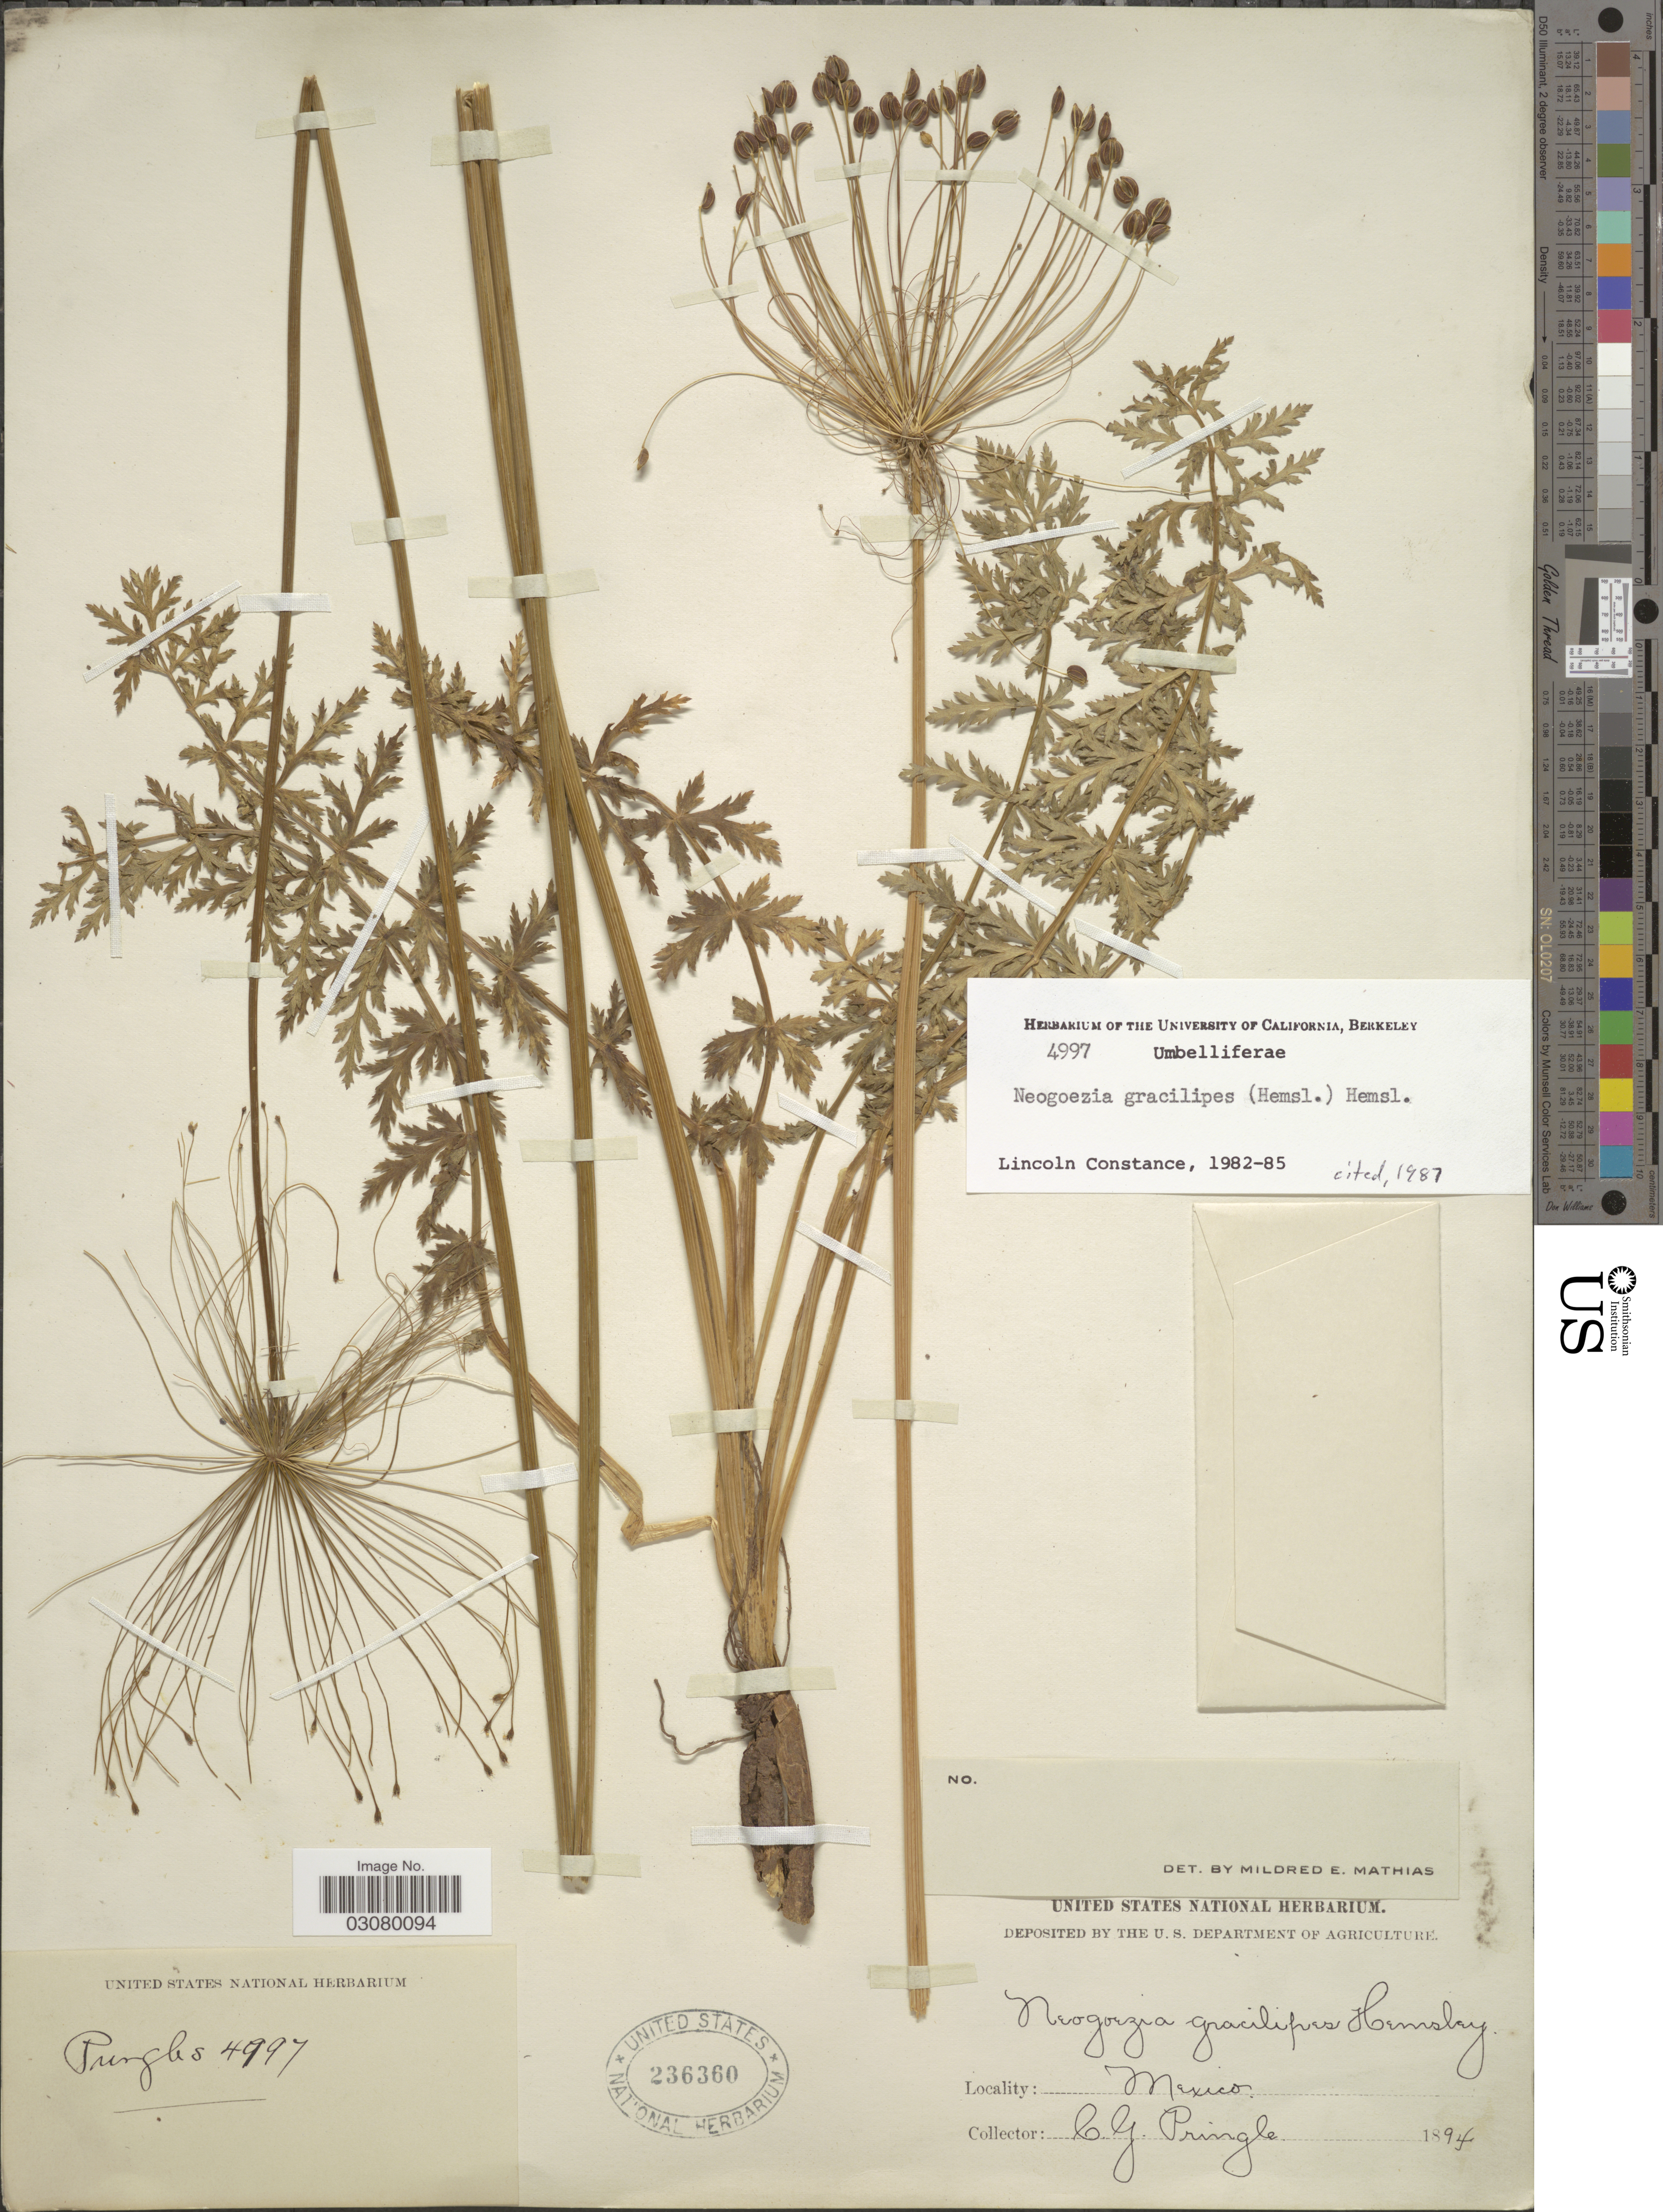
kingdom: Plantae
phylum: Tracheophyta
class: Magnoliopsida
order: Apiales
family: Apiaceae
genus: Neogoezia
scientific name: Neogoezia gracilipes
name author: (Hemsl.) Hemsl.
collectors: C. G. Pringle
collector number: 4997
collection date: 1894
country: Mexico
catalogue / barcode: US 236360